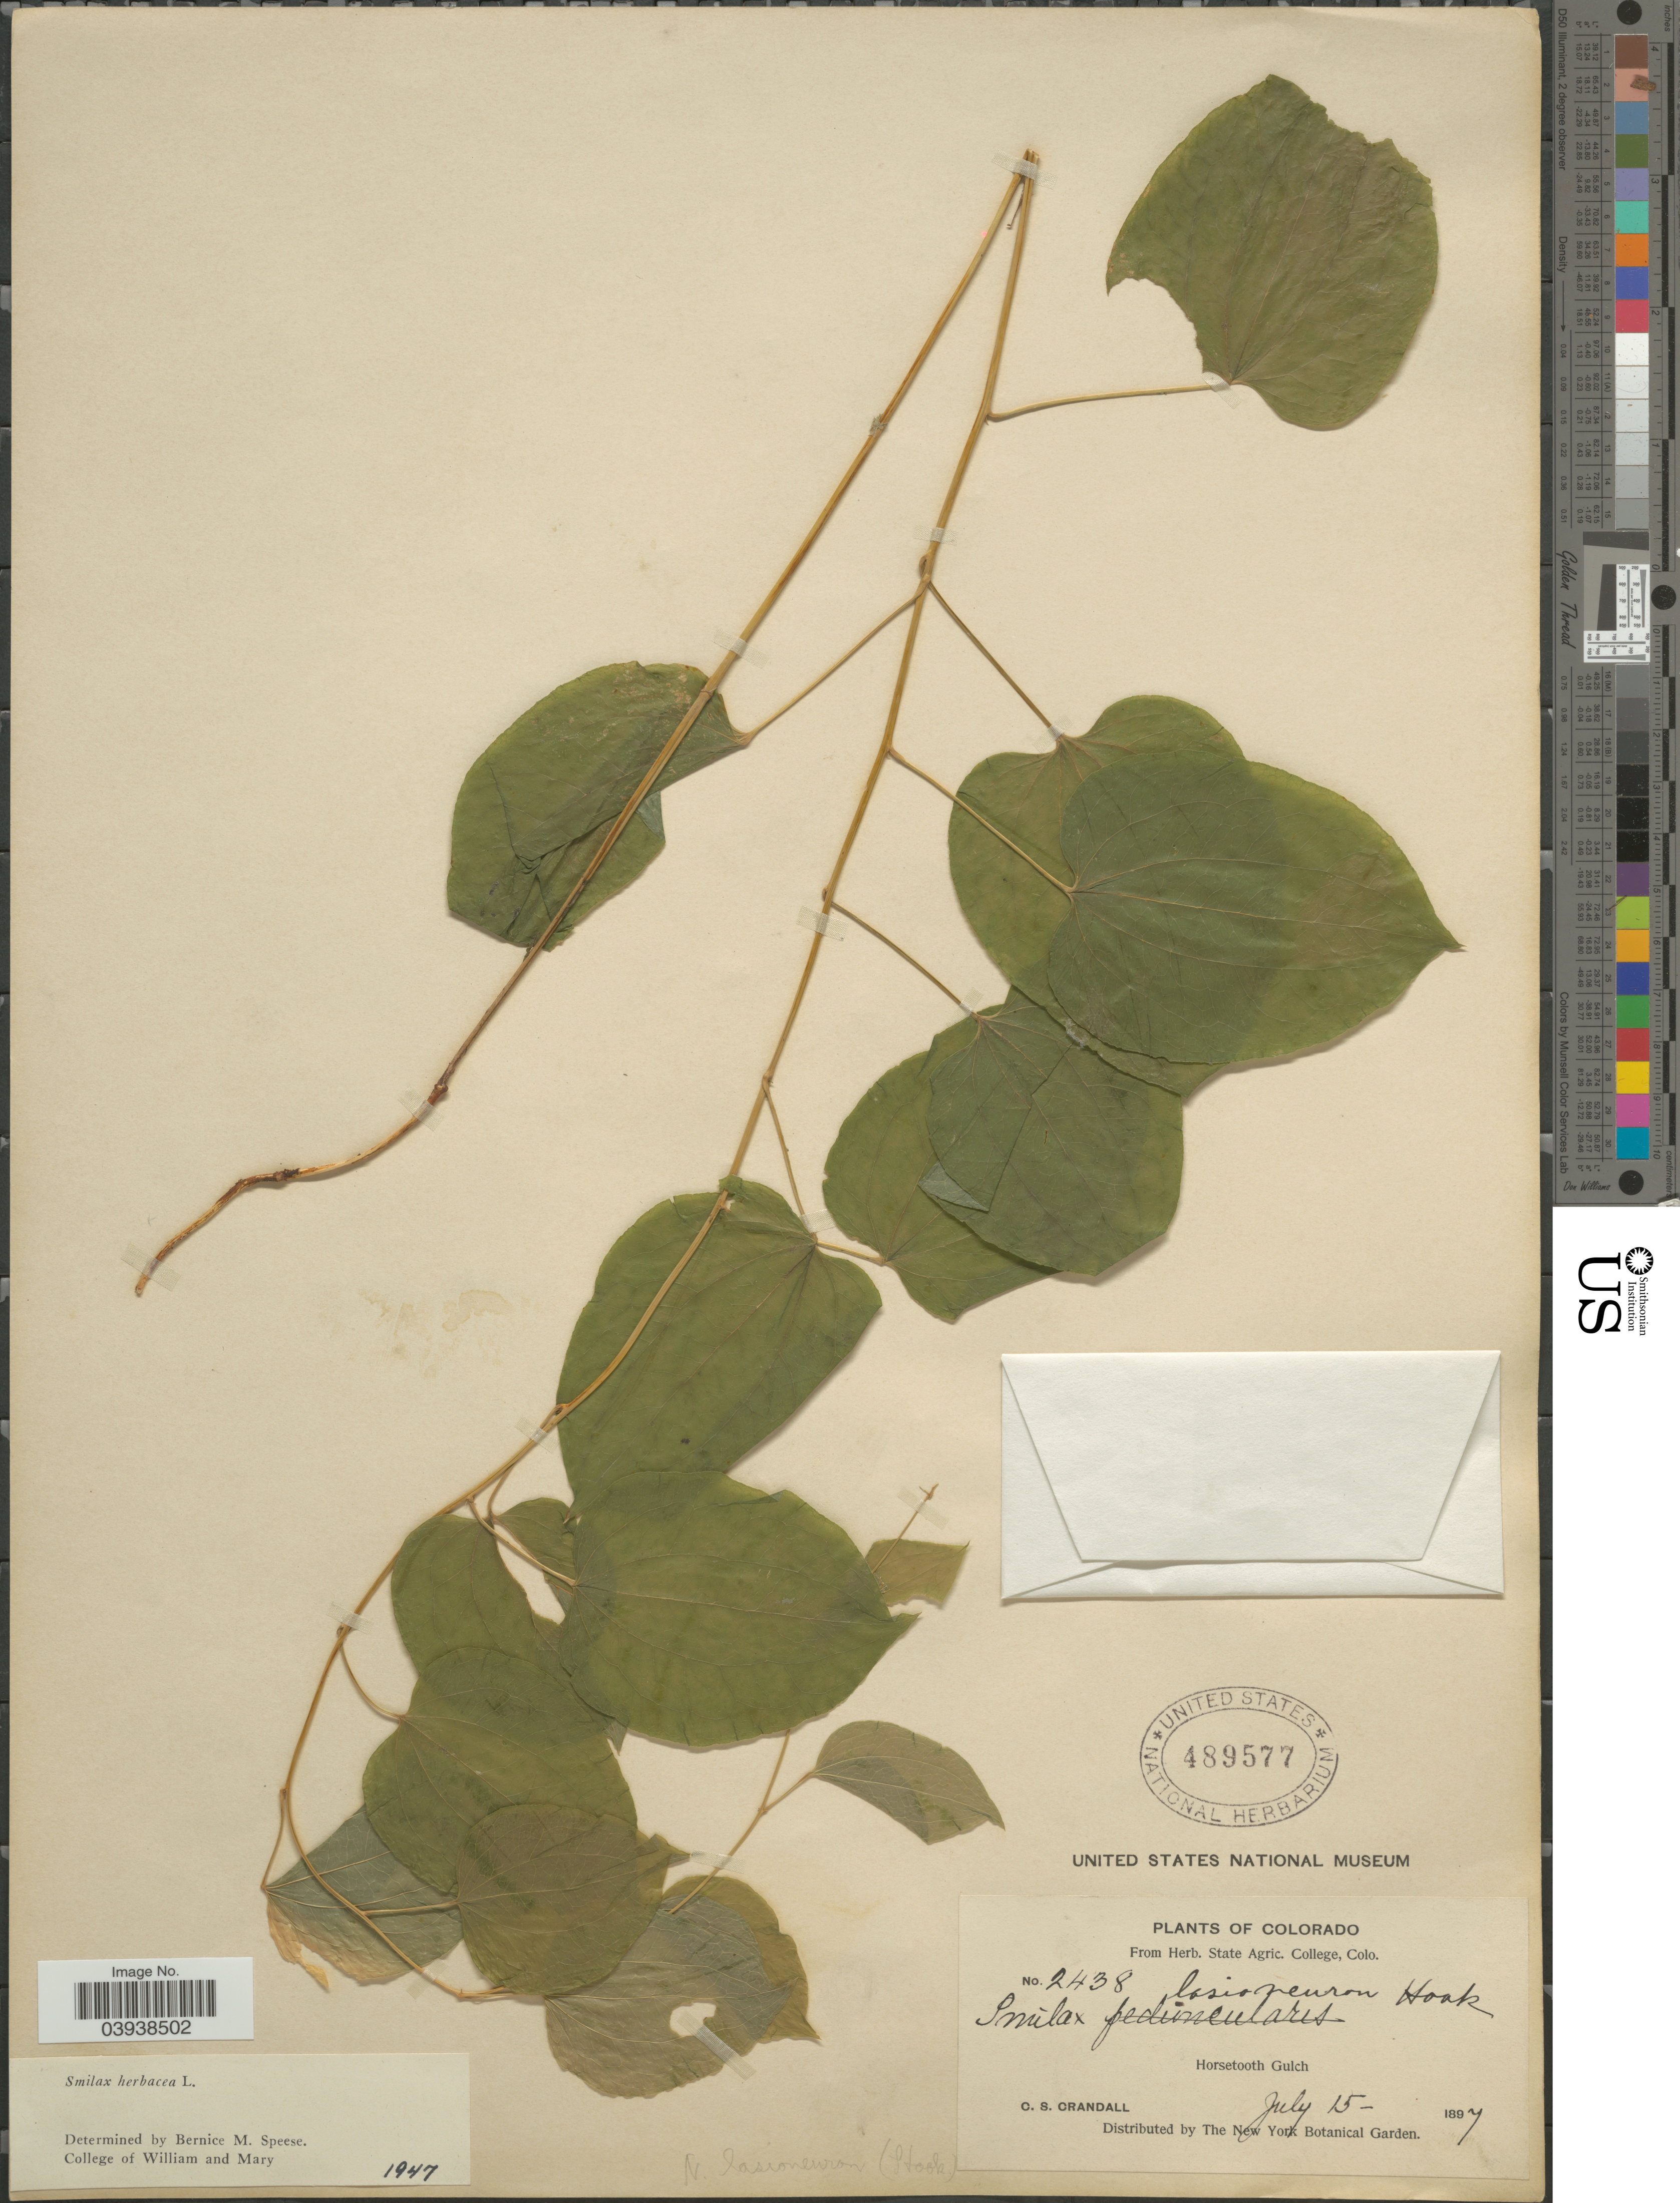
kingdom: Plantae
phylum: Tracheophyta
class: Liliopsida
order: Liliales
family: Smilacaceae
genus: Smilax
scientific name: Smilax herbacea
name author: L.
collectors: C. Crandall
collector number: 2438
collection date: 1897-07-15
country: United States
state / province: Colorado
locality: Horsetooth Gulch.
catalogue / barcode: US 489577